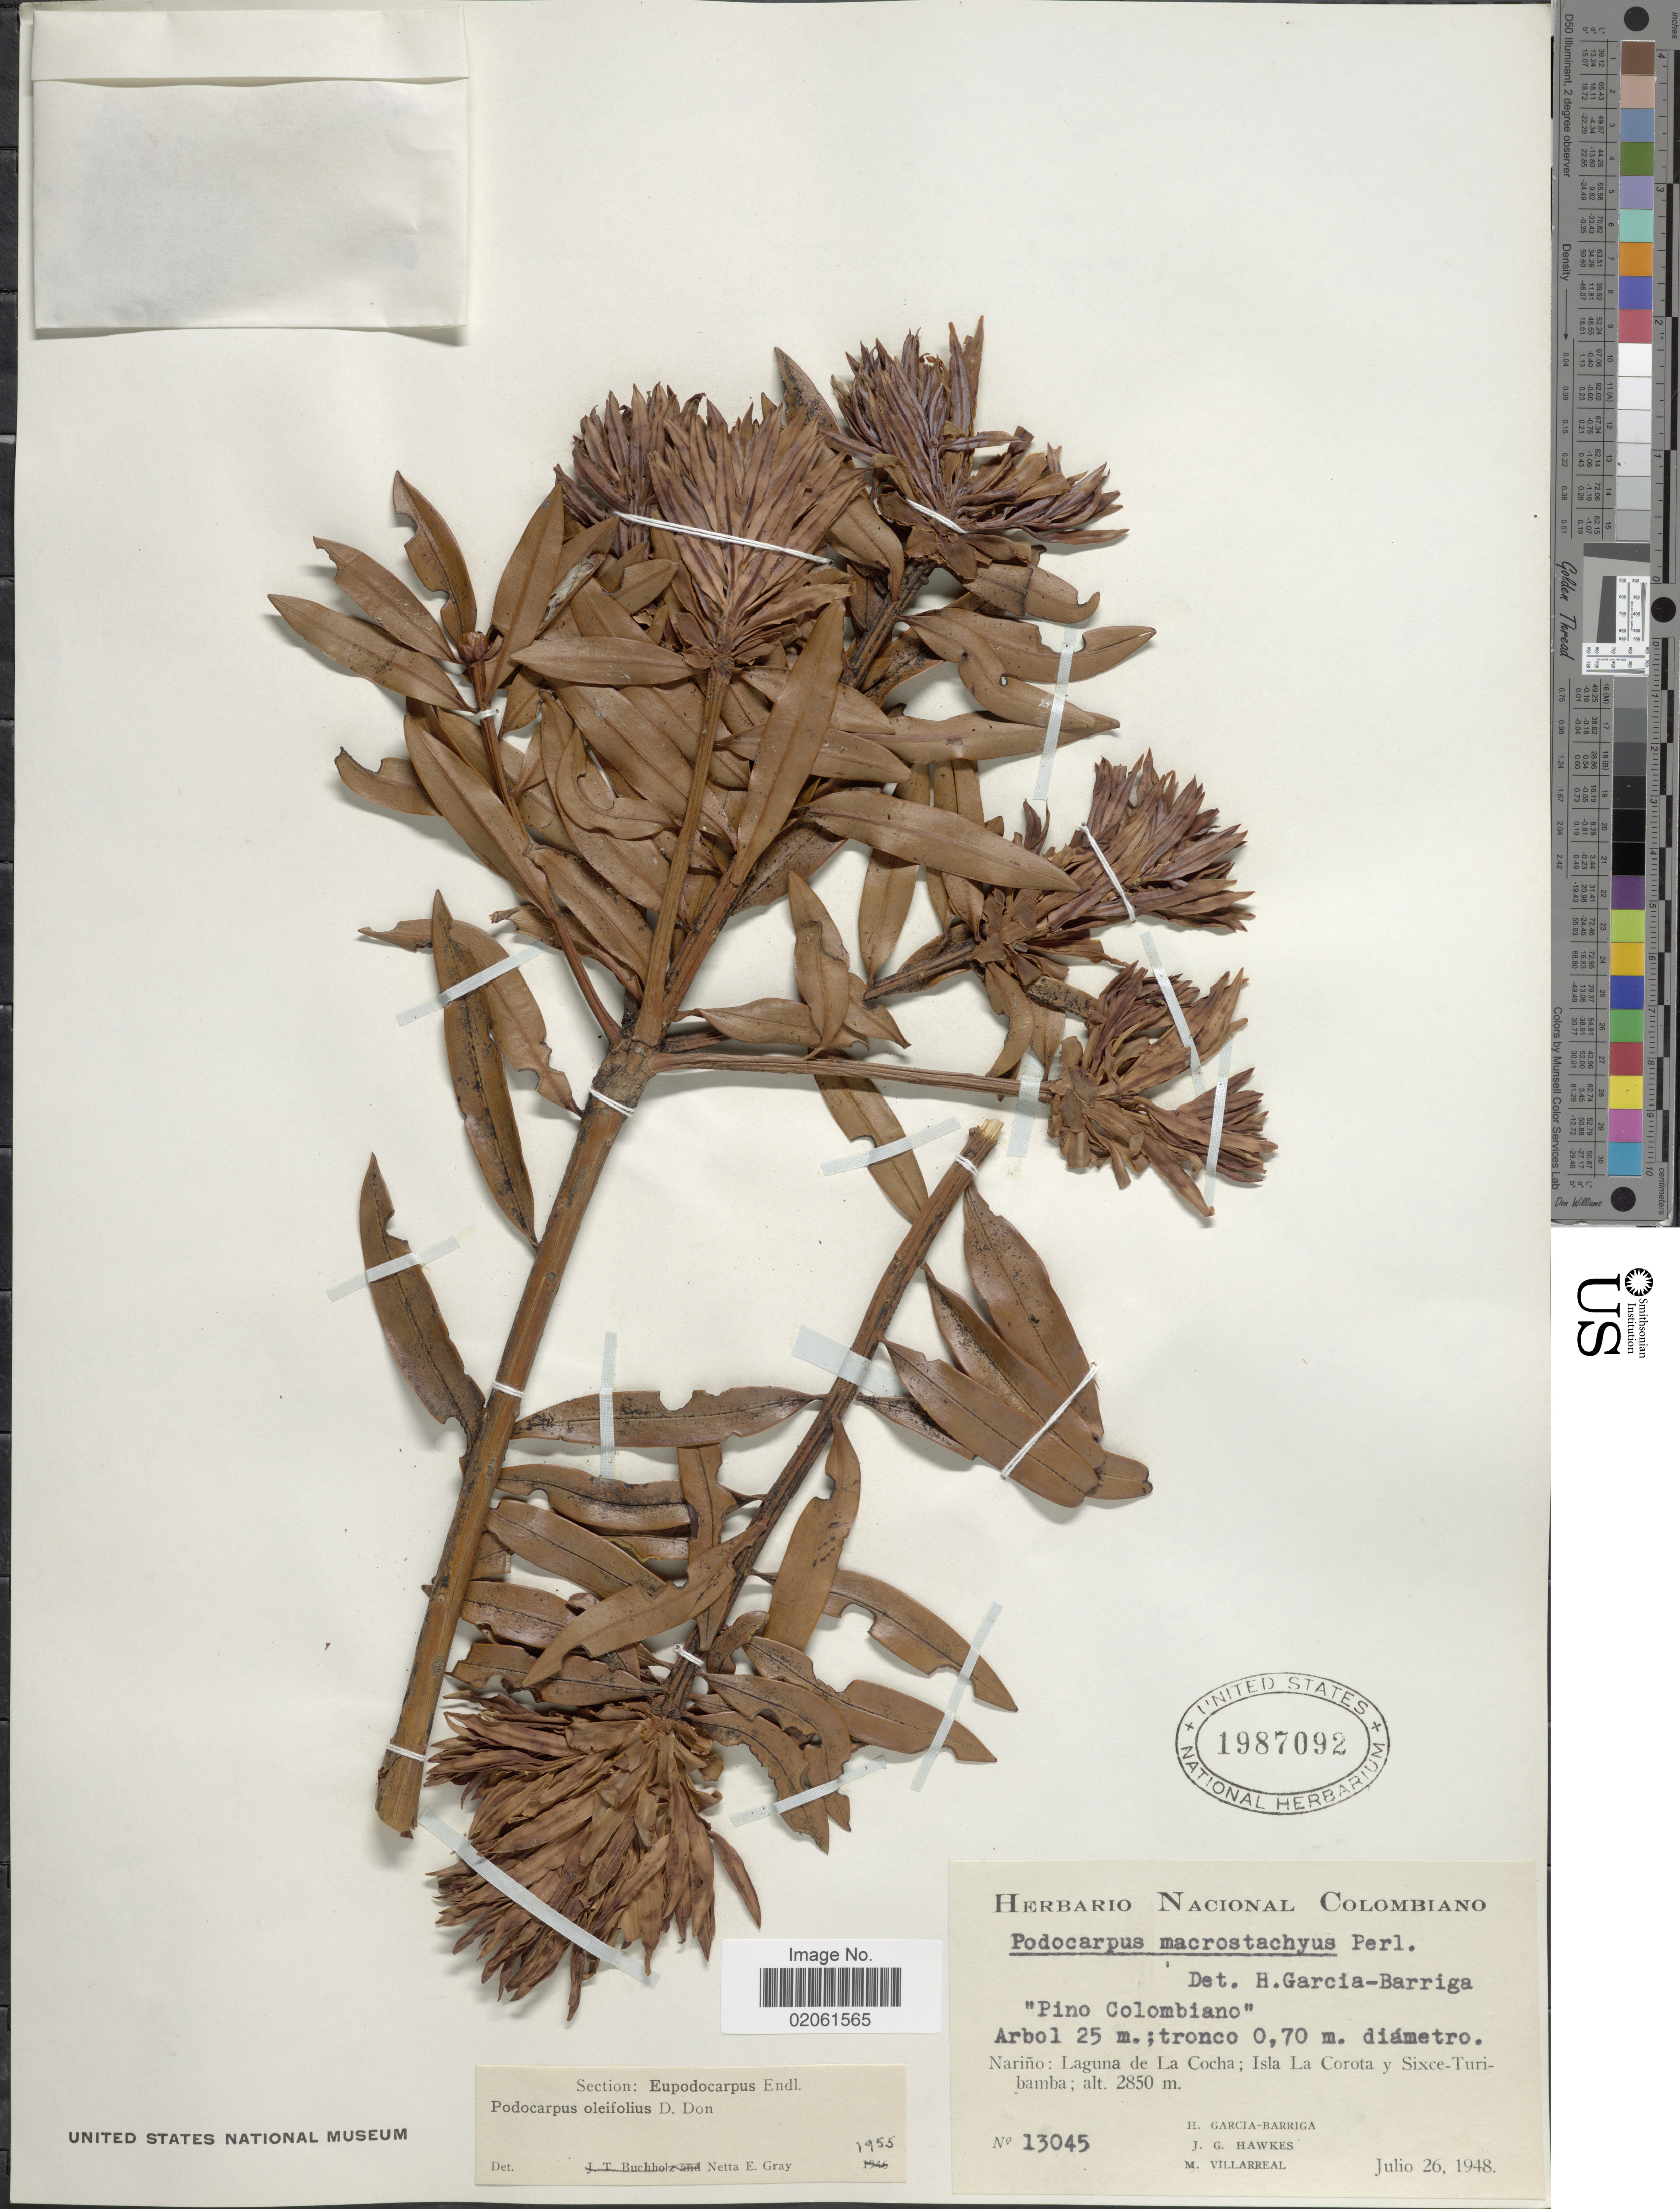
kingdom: Plantae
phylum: Tracheophyta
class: Pinopsida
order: Pinales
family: Podocarpaceae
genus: Podocarpus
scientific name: Podocarpus oleifolius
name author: D. Don ex Lamb.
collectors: H. García Barriga, J. Hawkes & M. Villarreal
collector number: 13045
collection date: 1948-07-26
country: Colombia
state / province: Nariño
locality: Narino: Laguna de La Cocha; Isla La Corota y Sixce-Turibamba.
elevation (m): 2850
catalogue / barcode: US 1987092